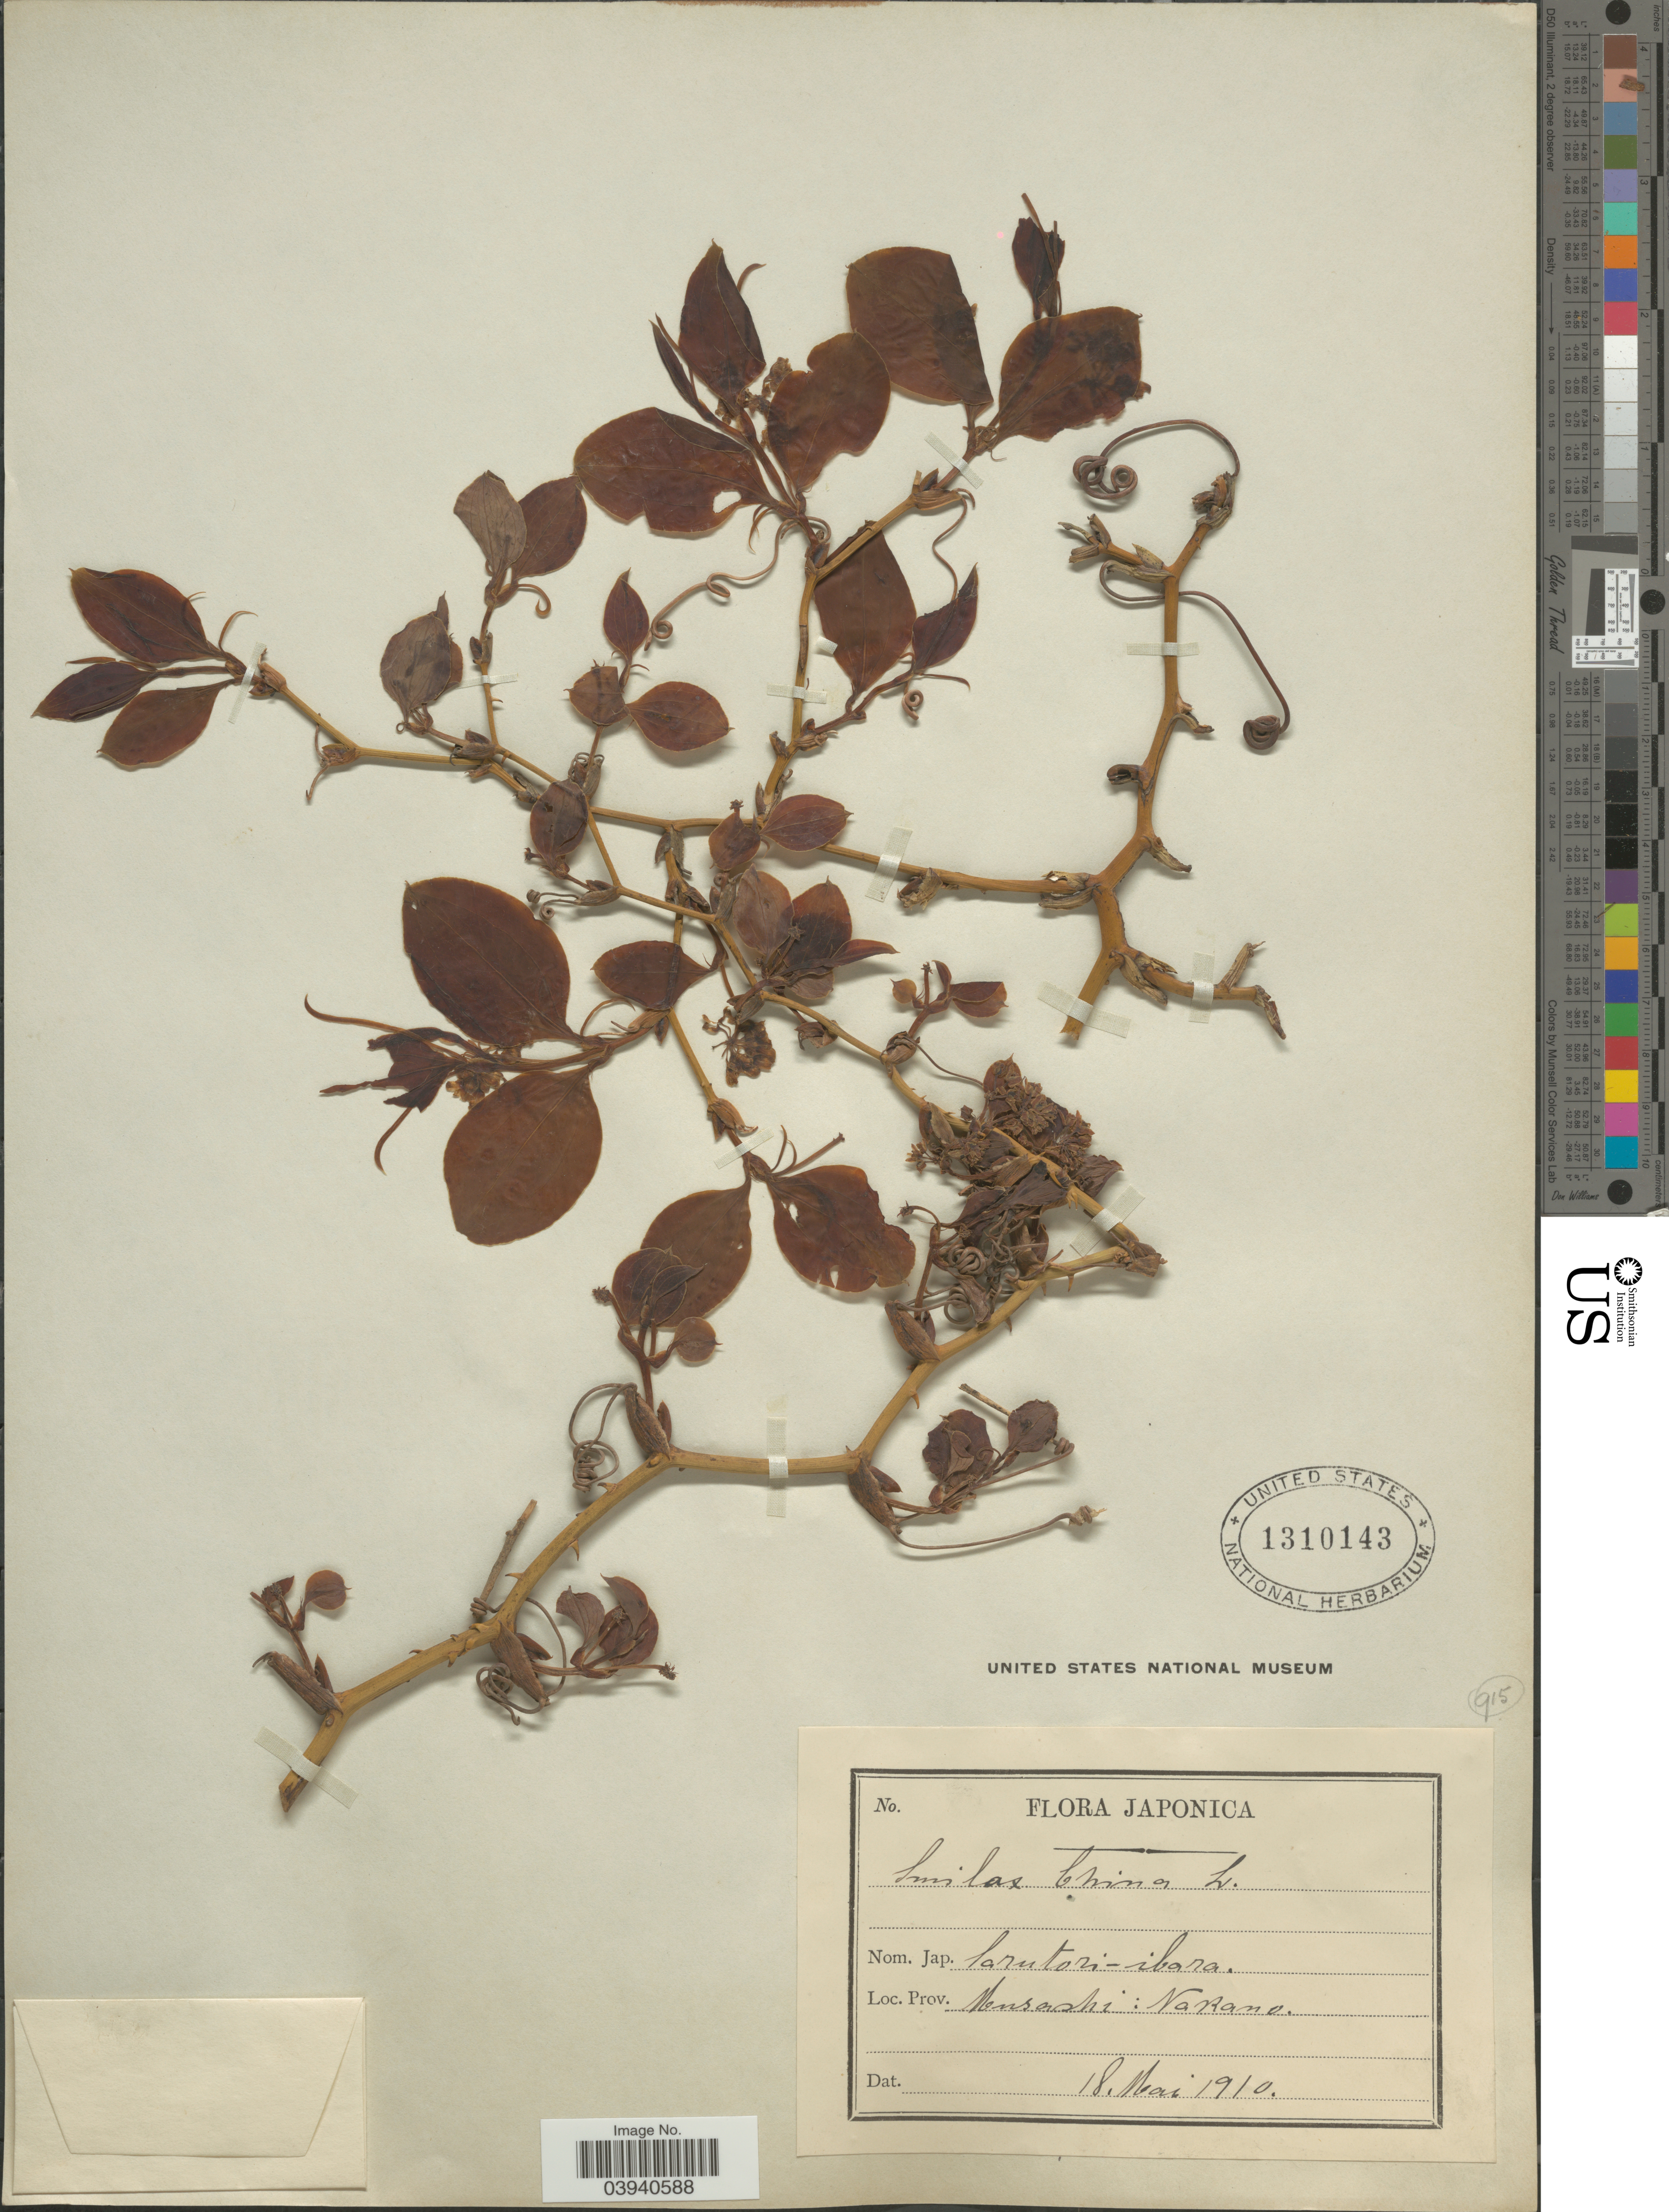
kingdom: Plantae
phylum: Tracheophyta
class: Liliopsida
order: Liliales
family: Smilacaceae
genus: Smilax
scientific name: Smilax china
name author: L.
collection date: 1910-05-18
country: Japan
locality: Prov. Musashi: Nakano.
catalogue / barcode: US 1310143